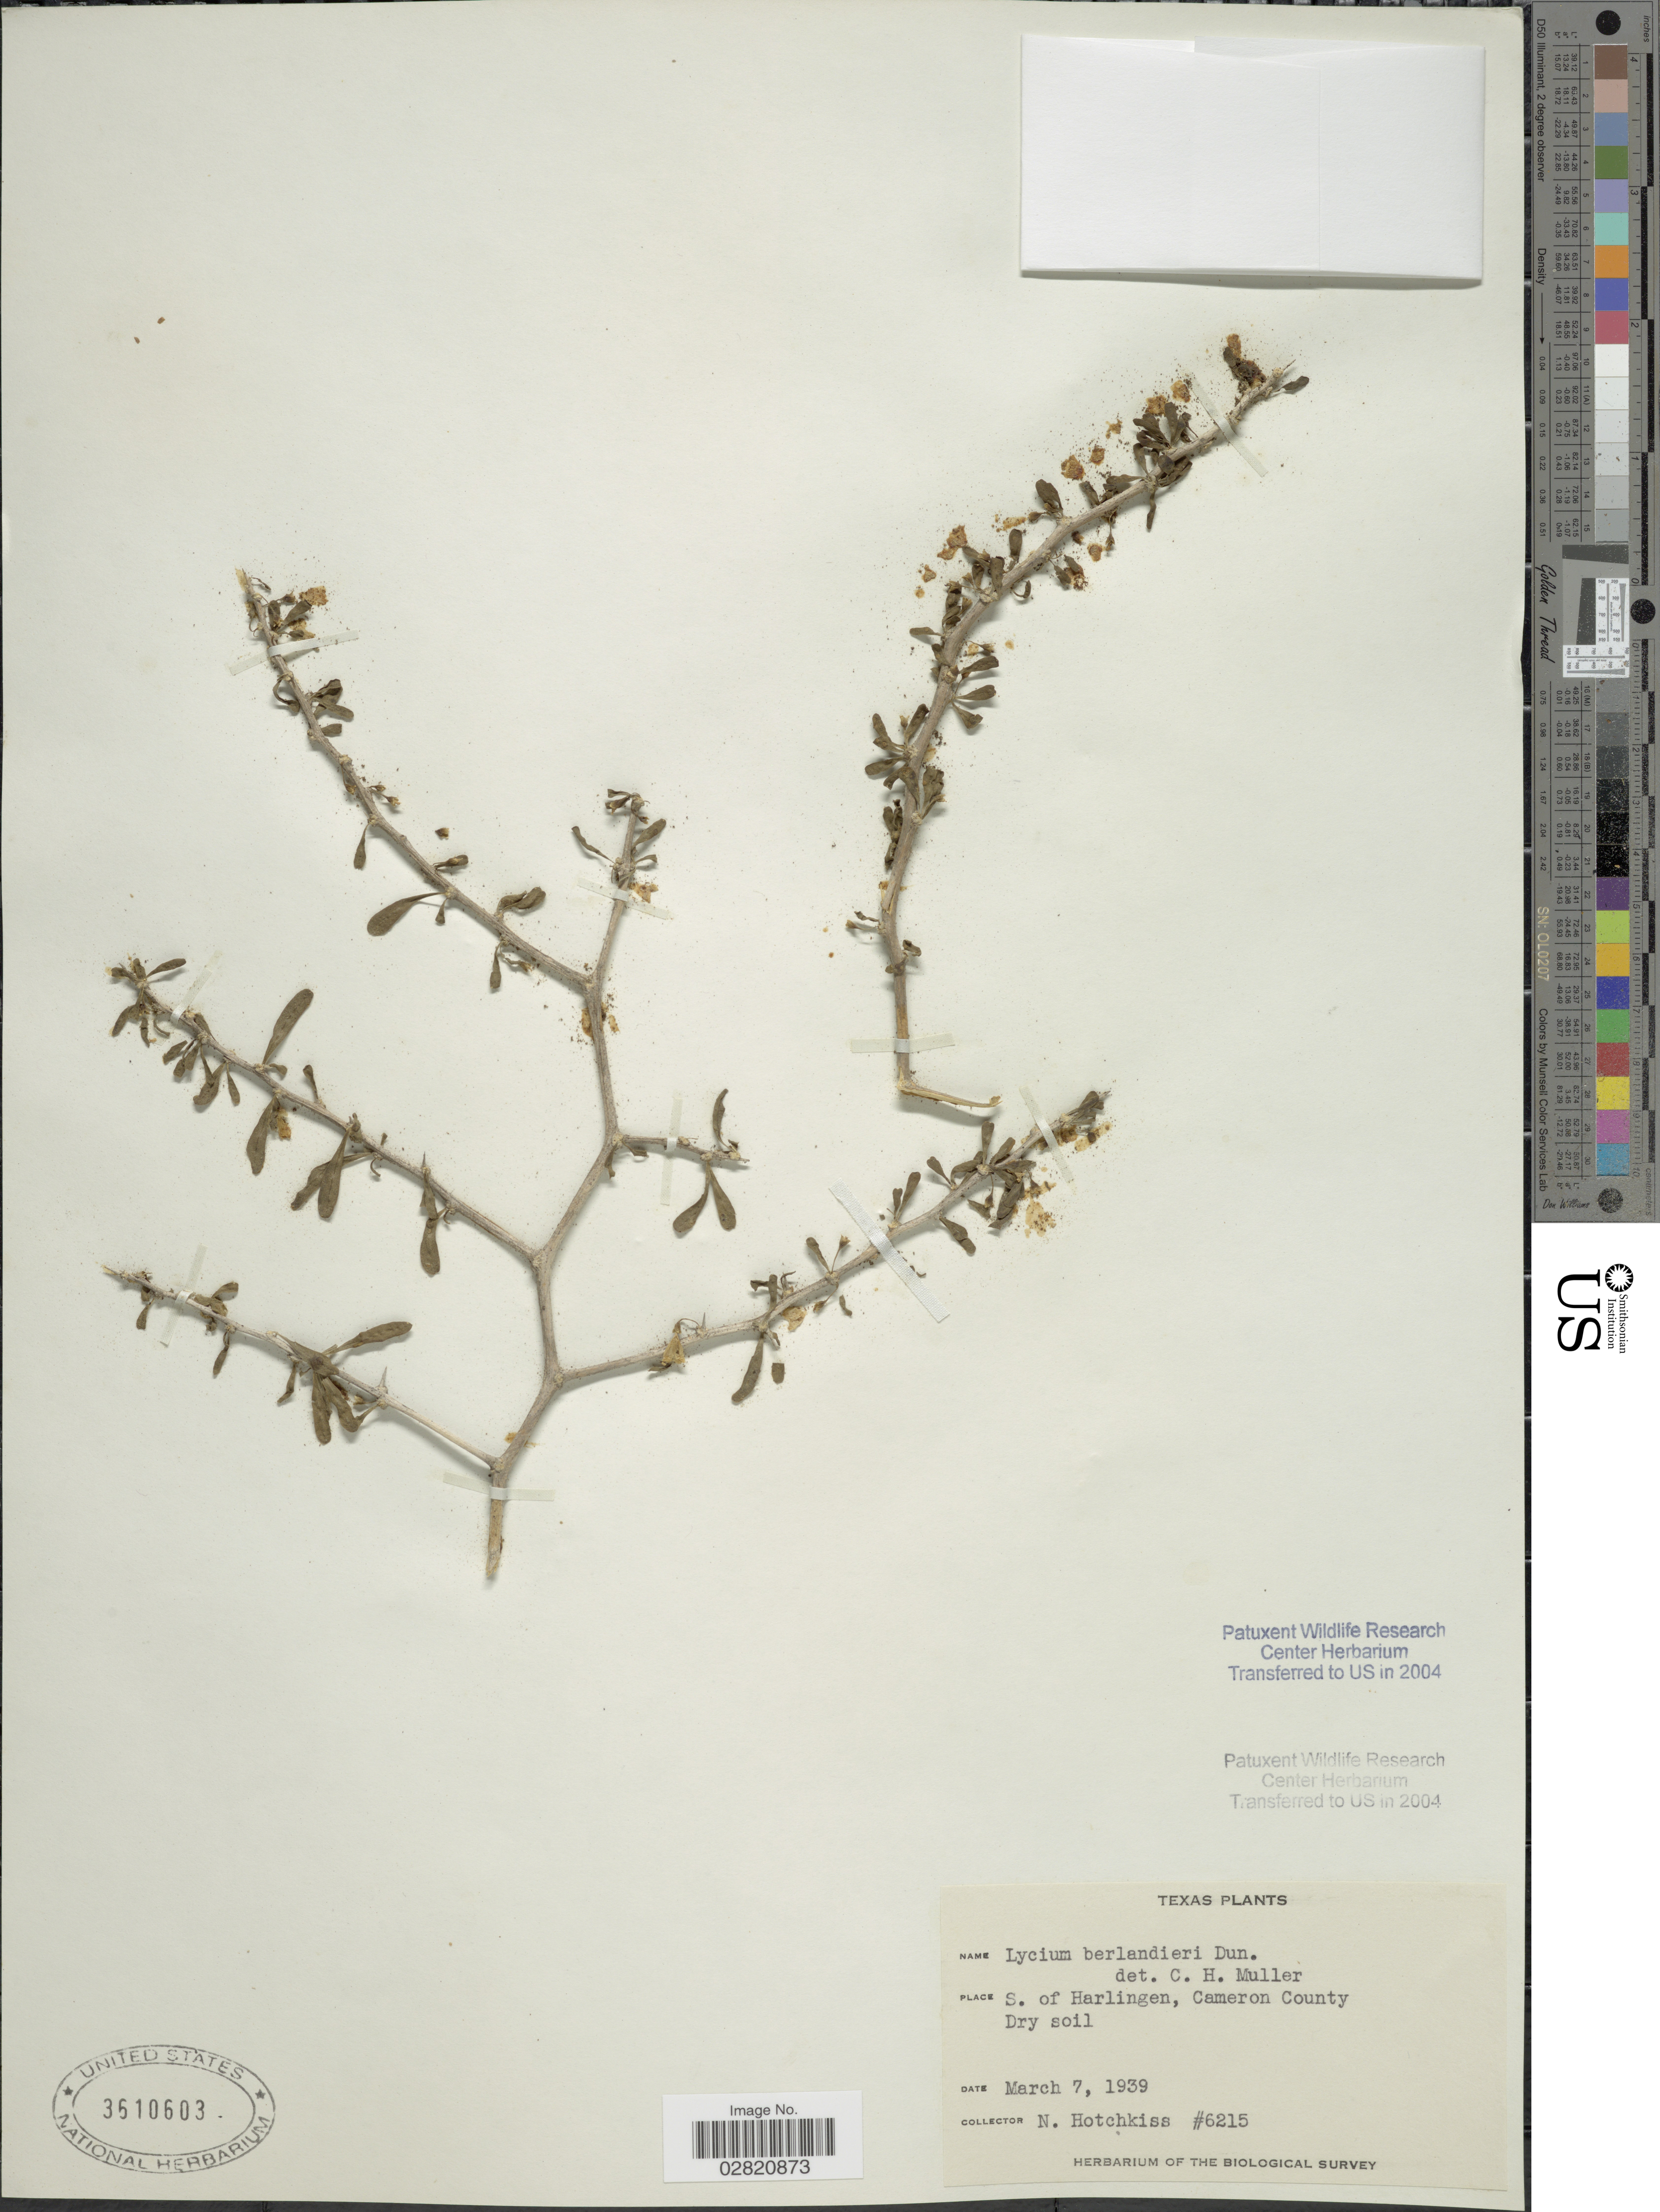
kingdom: Plantae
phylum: Tracheophyta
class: Magnoliopsida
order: Solanales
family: Solanaceae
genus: Lycium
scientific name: Lycium berlandieri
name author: Dunal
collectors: N. Hotchkiss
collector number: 6215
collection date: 1939-03-07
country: United States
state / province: Texas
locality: S. of Harlingen, Cameron County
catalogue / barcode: US 3610603